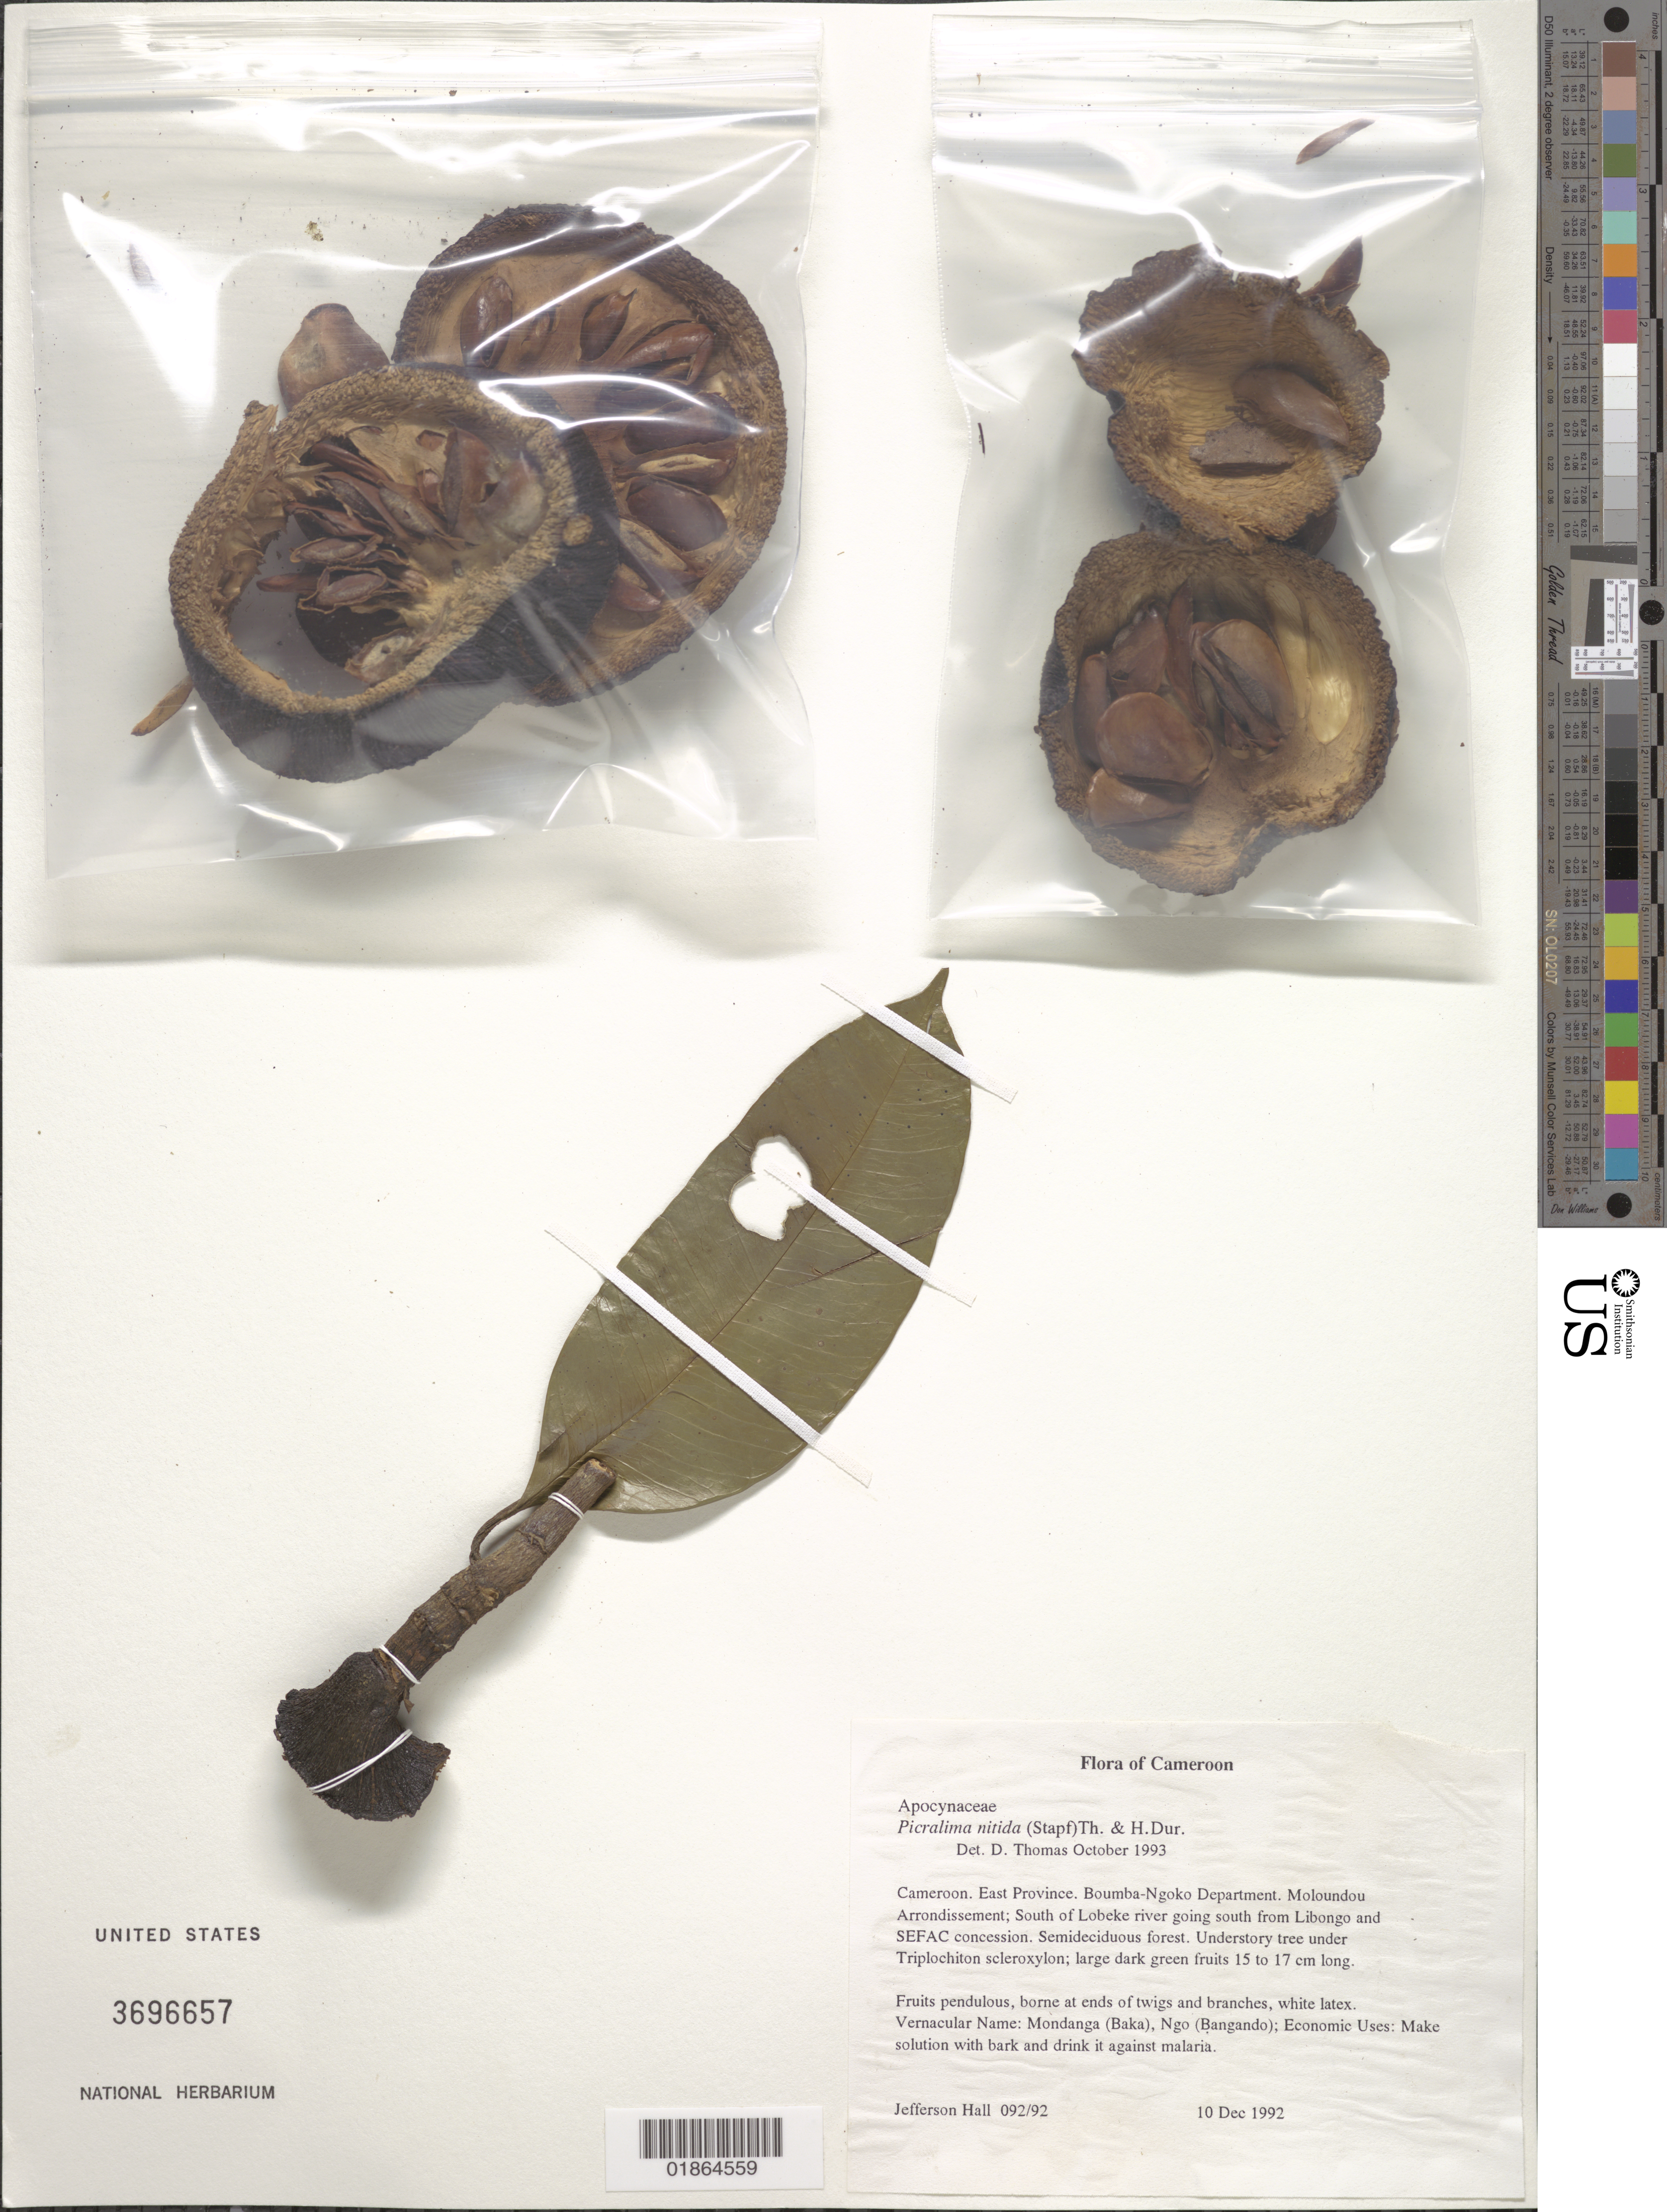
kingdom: Plantae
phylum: Tracheophyta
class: Magnoliopsida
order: Gentianales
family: Apocynaceae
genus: Picralima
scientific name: Picralima nitida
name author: (Stapf) Thomson & H. Durand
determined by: Thomas, D.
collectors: J. Hall & -. Edouard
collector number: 092/92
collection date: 1992-12-10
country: Cameroon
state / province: Est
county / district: Boumba-ngoko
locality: Moloundou Arrondissement; South of Lobeke river, south from Libongo and SEFAC concession.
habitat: Semideciduous forest.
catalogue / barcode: US 3696657